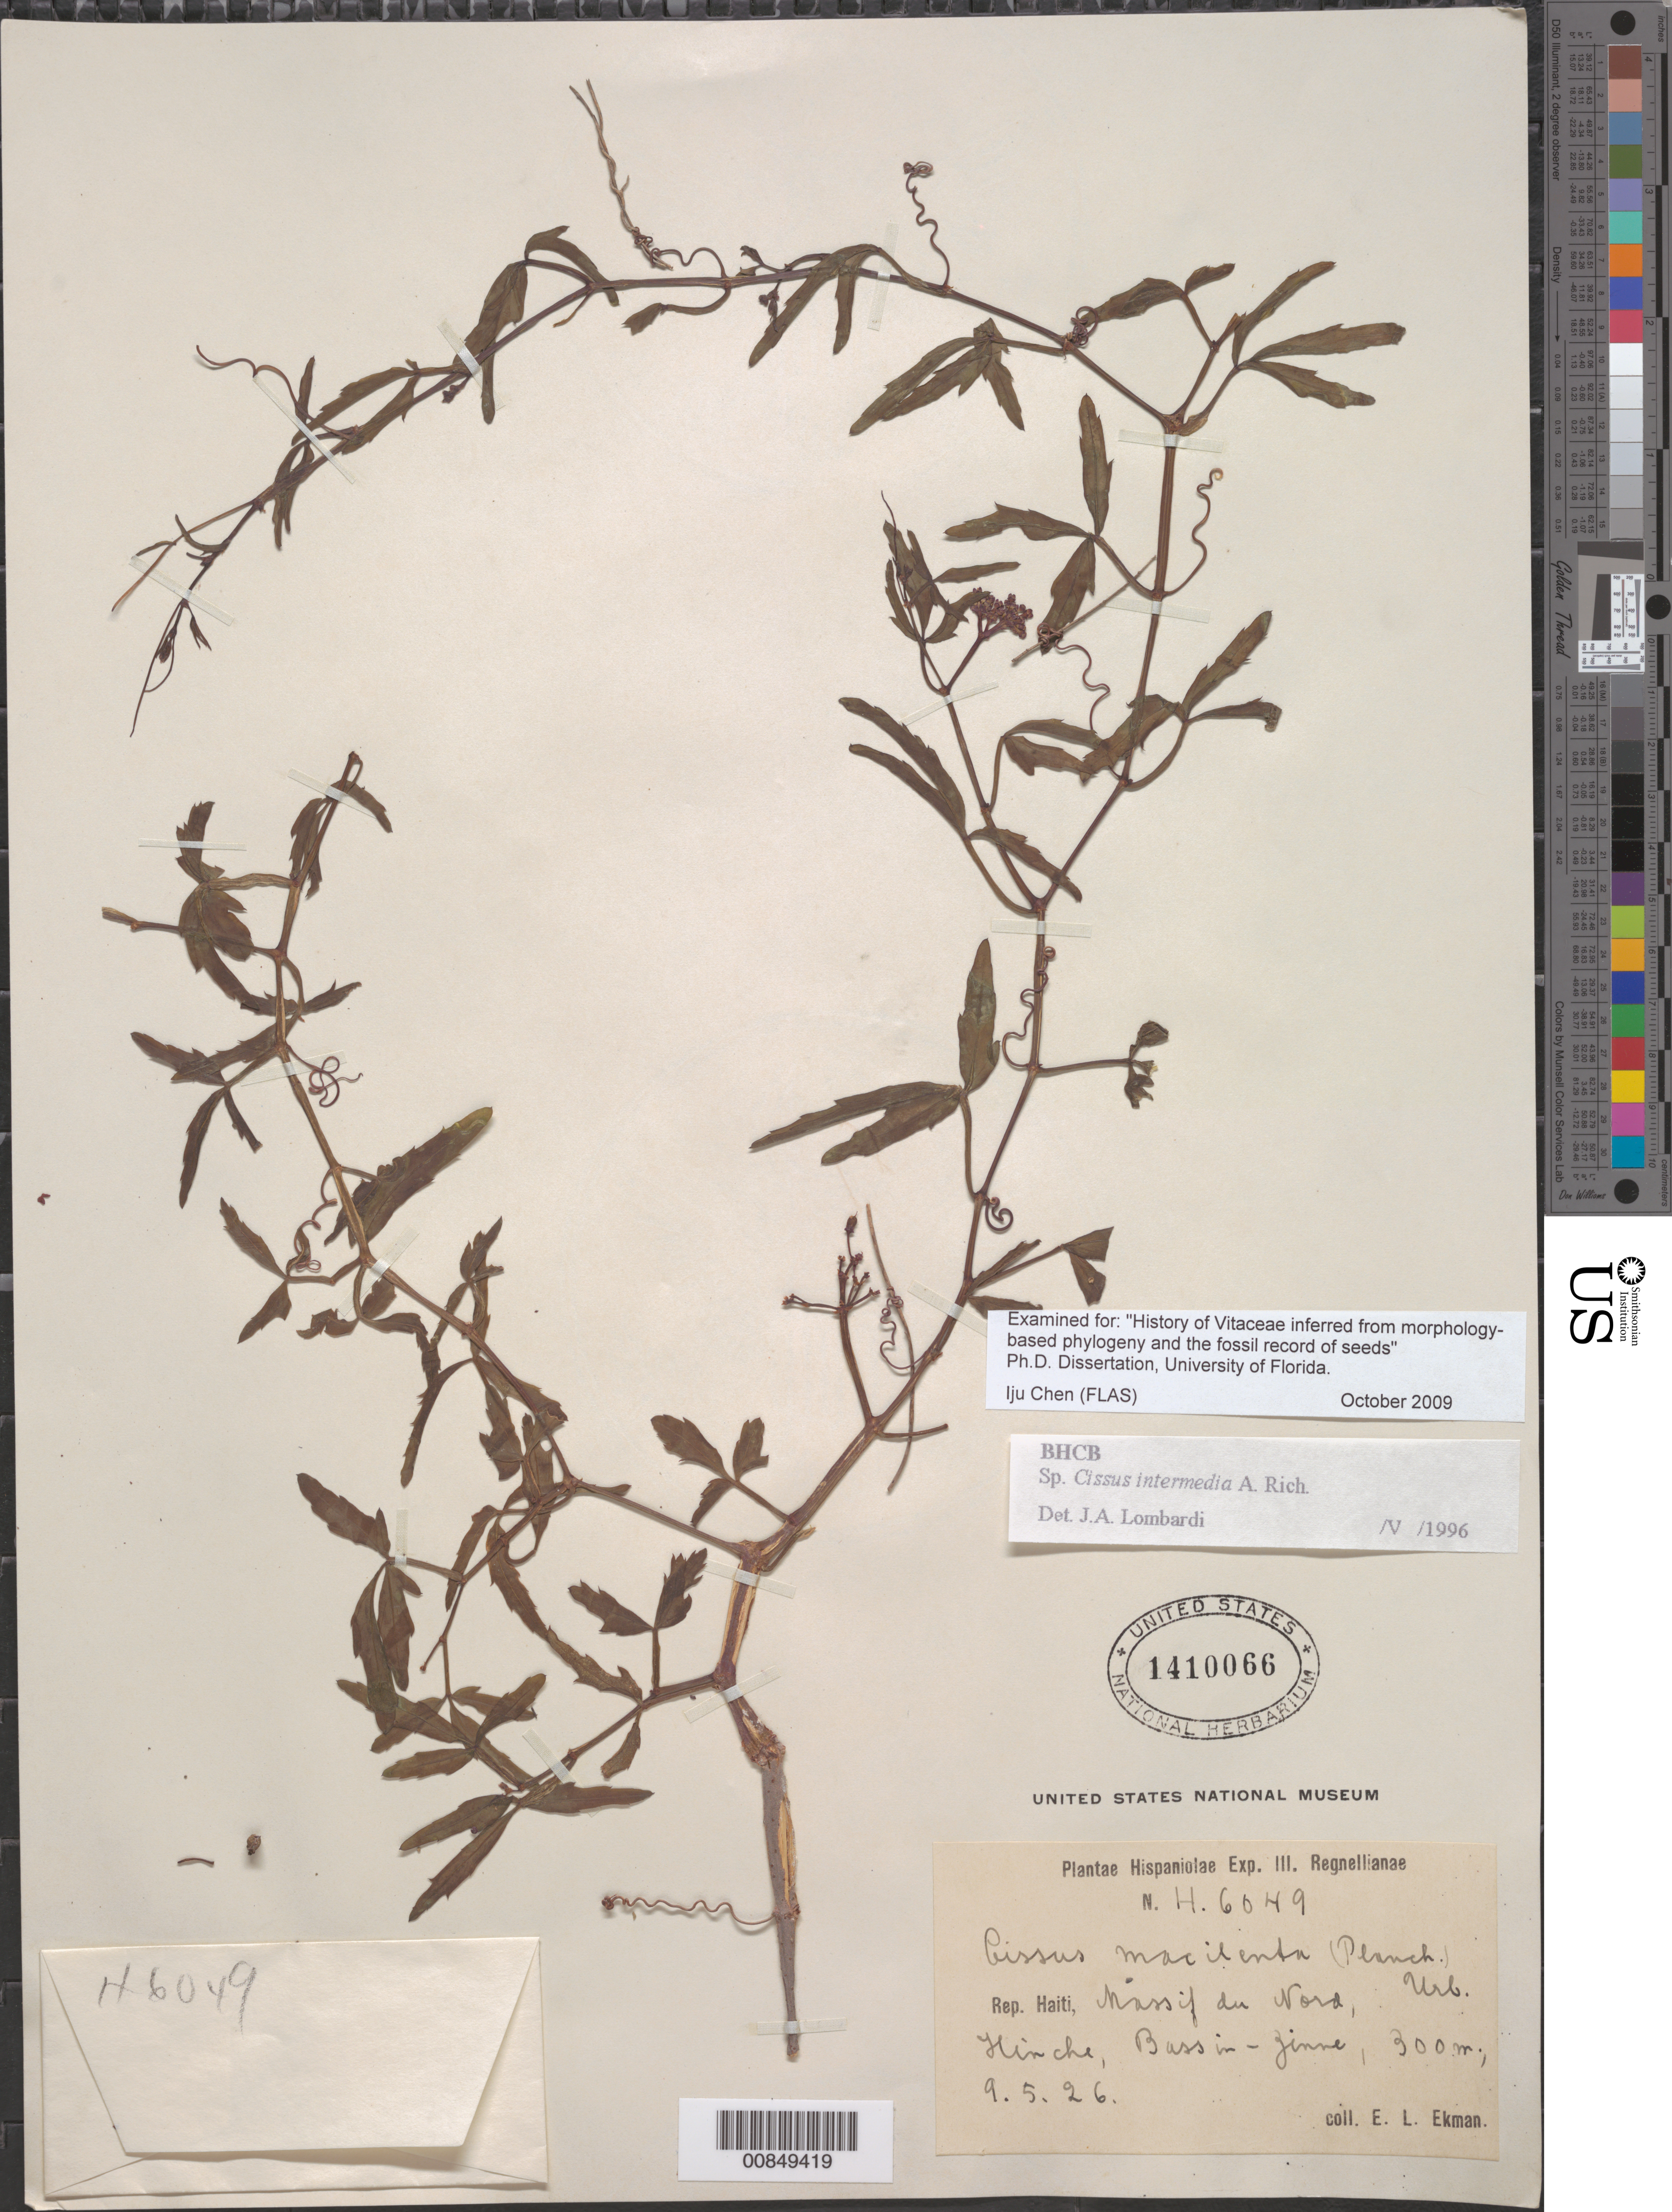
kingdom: Plantae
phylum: Tracheophyta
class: Magnoliopsida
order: Vitales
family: Vitaceae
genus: Cissus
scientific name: Cissus intermedia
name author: A. Rich.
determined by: Lombardi, Julio A.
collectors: E. L. Ekman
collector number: H 6049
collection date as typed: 09 May 1926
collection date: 1926-05-09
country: Haiti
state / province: Artibonite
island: Hispaniola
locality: Massif du Nord, Hinche, Bassin-Zinne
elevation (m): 300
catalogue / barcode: US 1410066